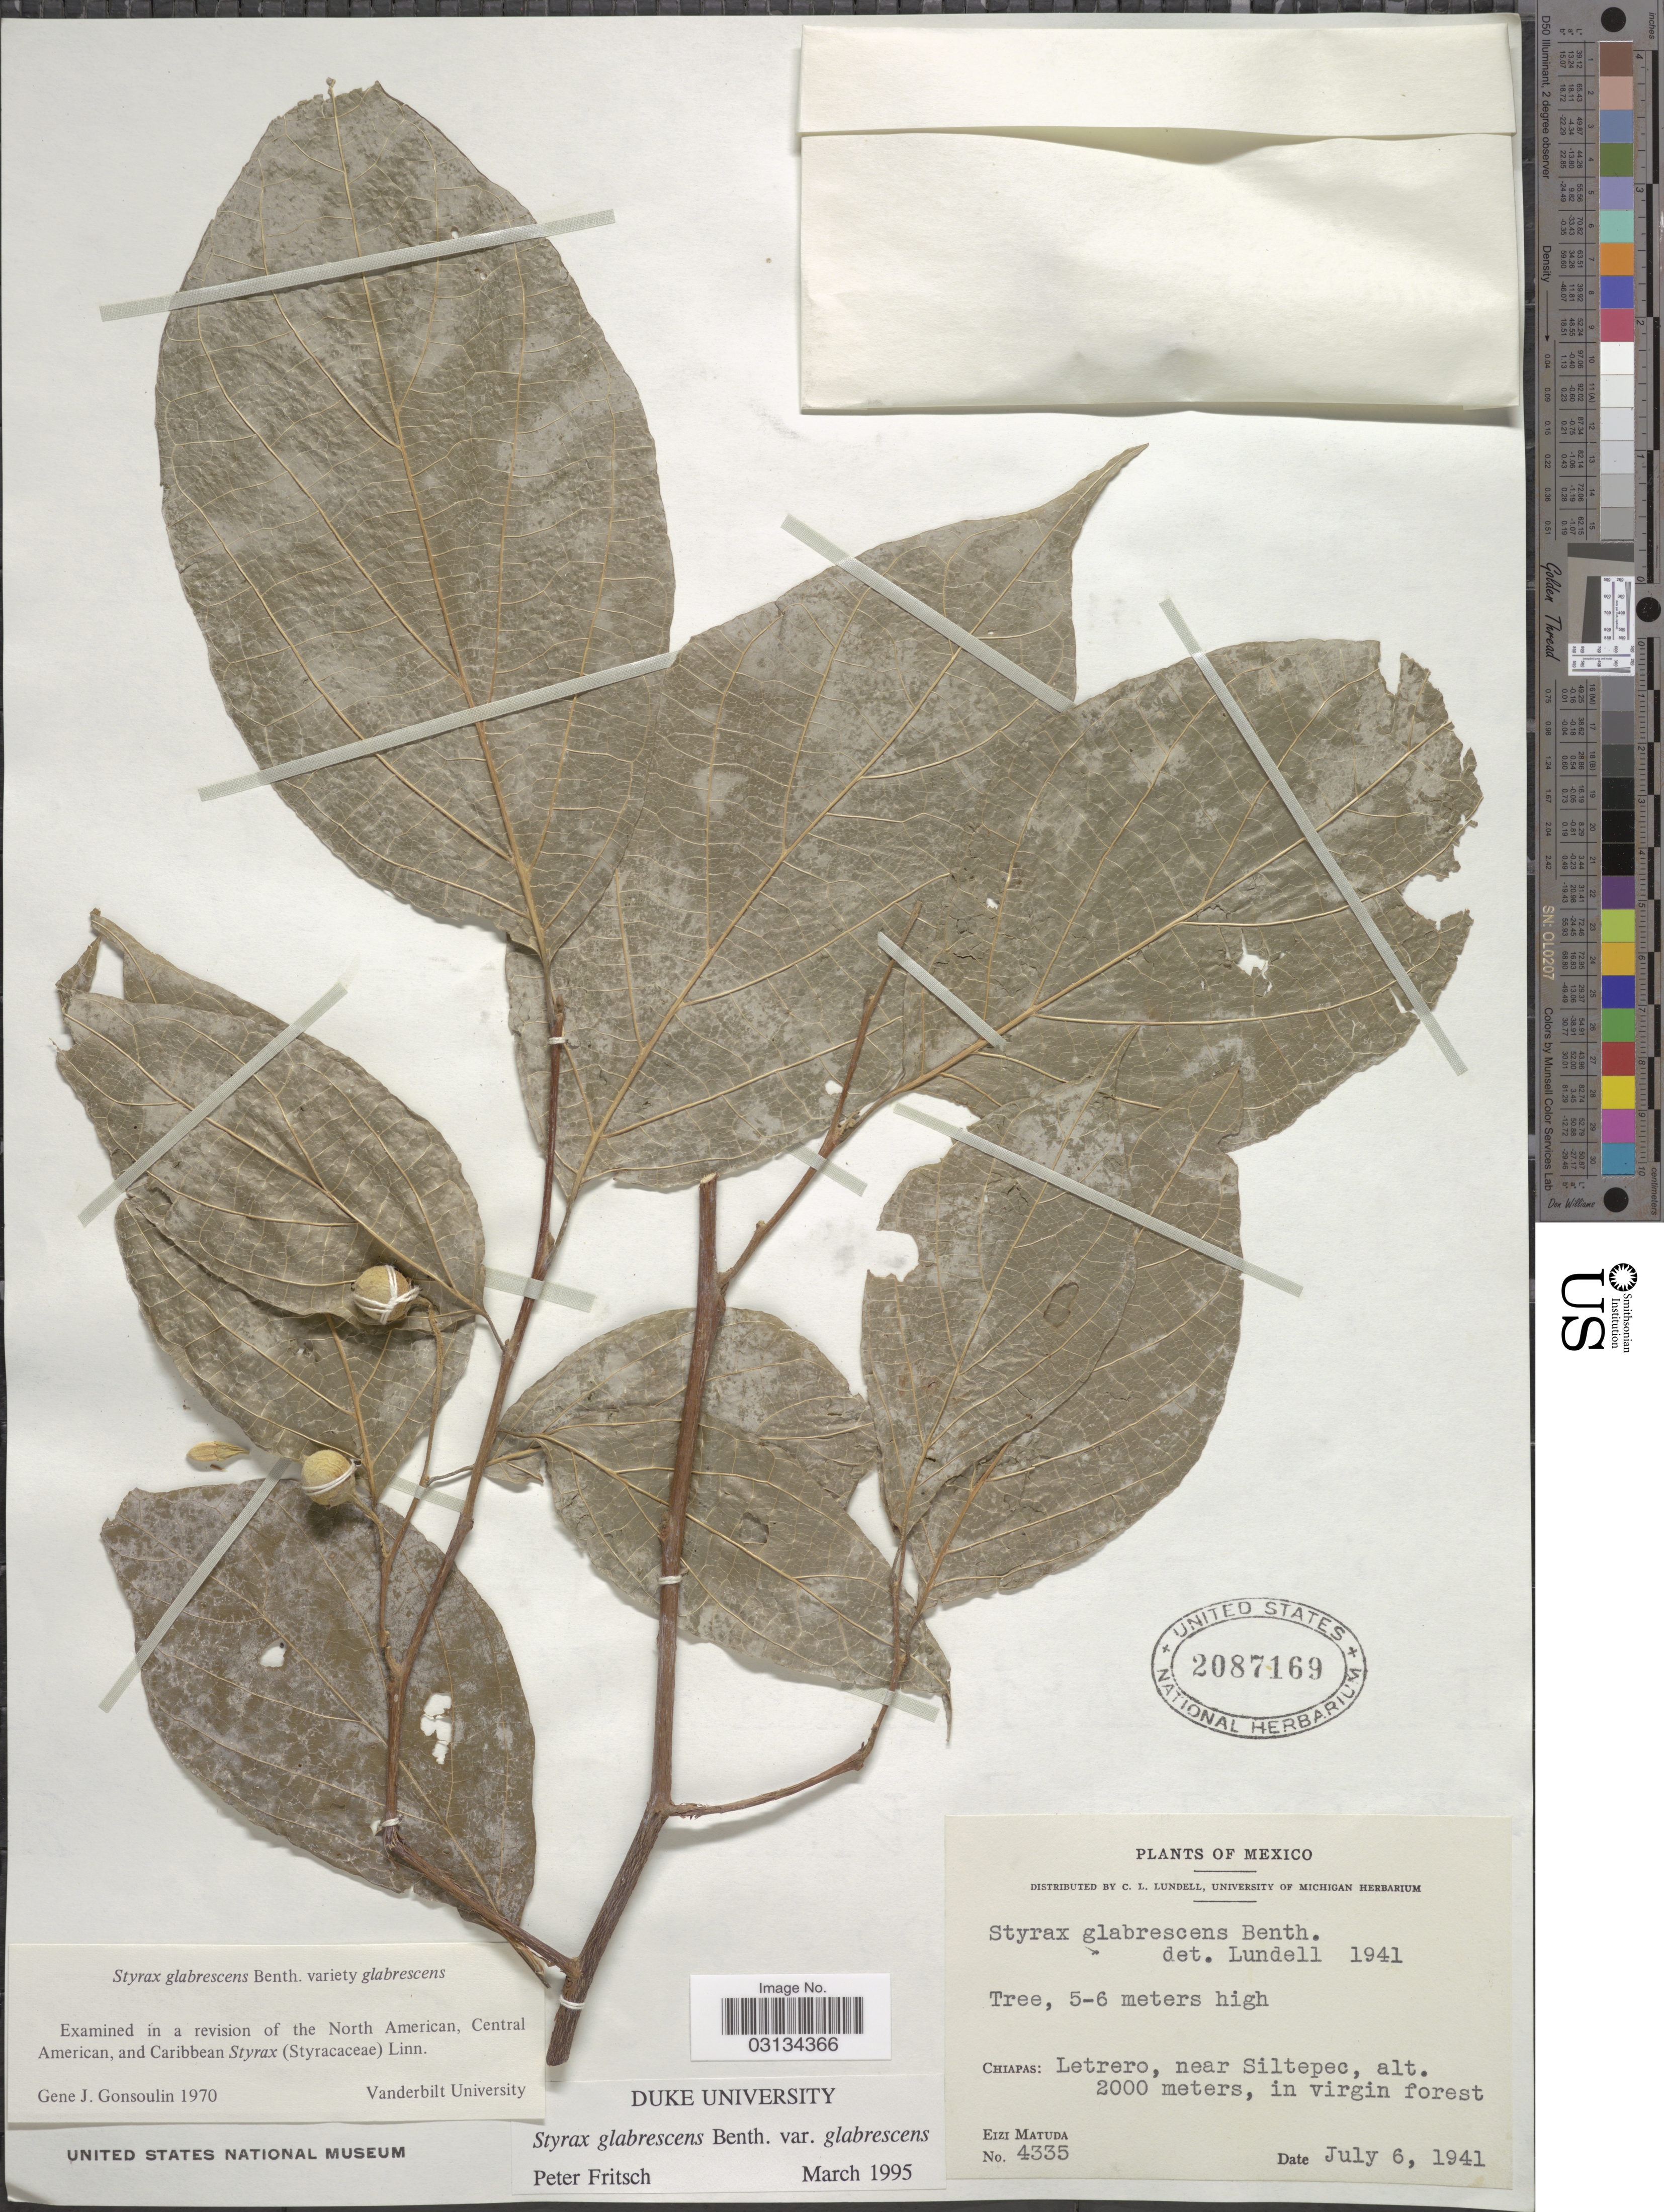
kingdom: Plantae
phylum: Tracheophyta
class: Magnoliopsida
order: Ericales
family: Styracaceae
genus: Styrax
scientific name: Styrax glabrescens Benth. var. glabrescens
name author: Benth.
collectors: E. Matuda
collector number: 4335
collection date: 1941-07-06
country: Mexico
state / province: Chiapas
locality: Letrero, near Siltepec.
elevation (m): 2000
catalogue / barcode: US 2087169